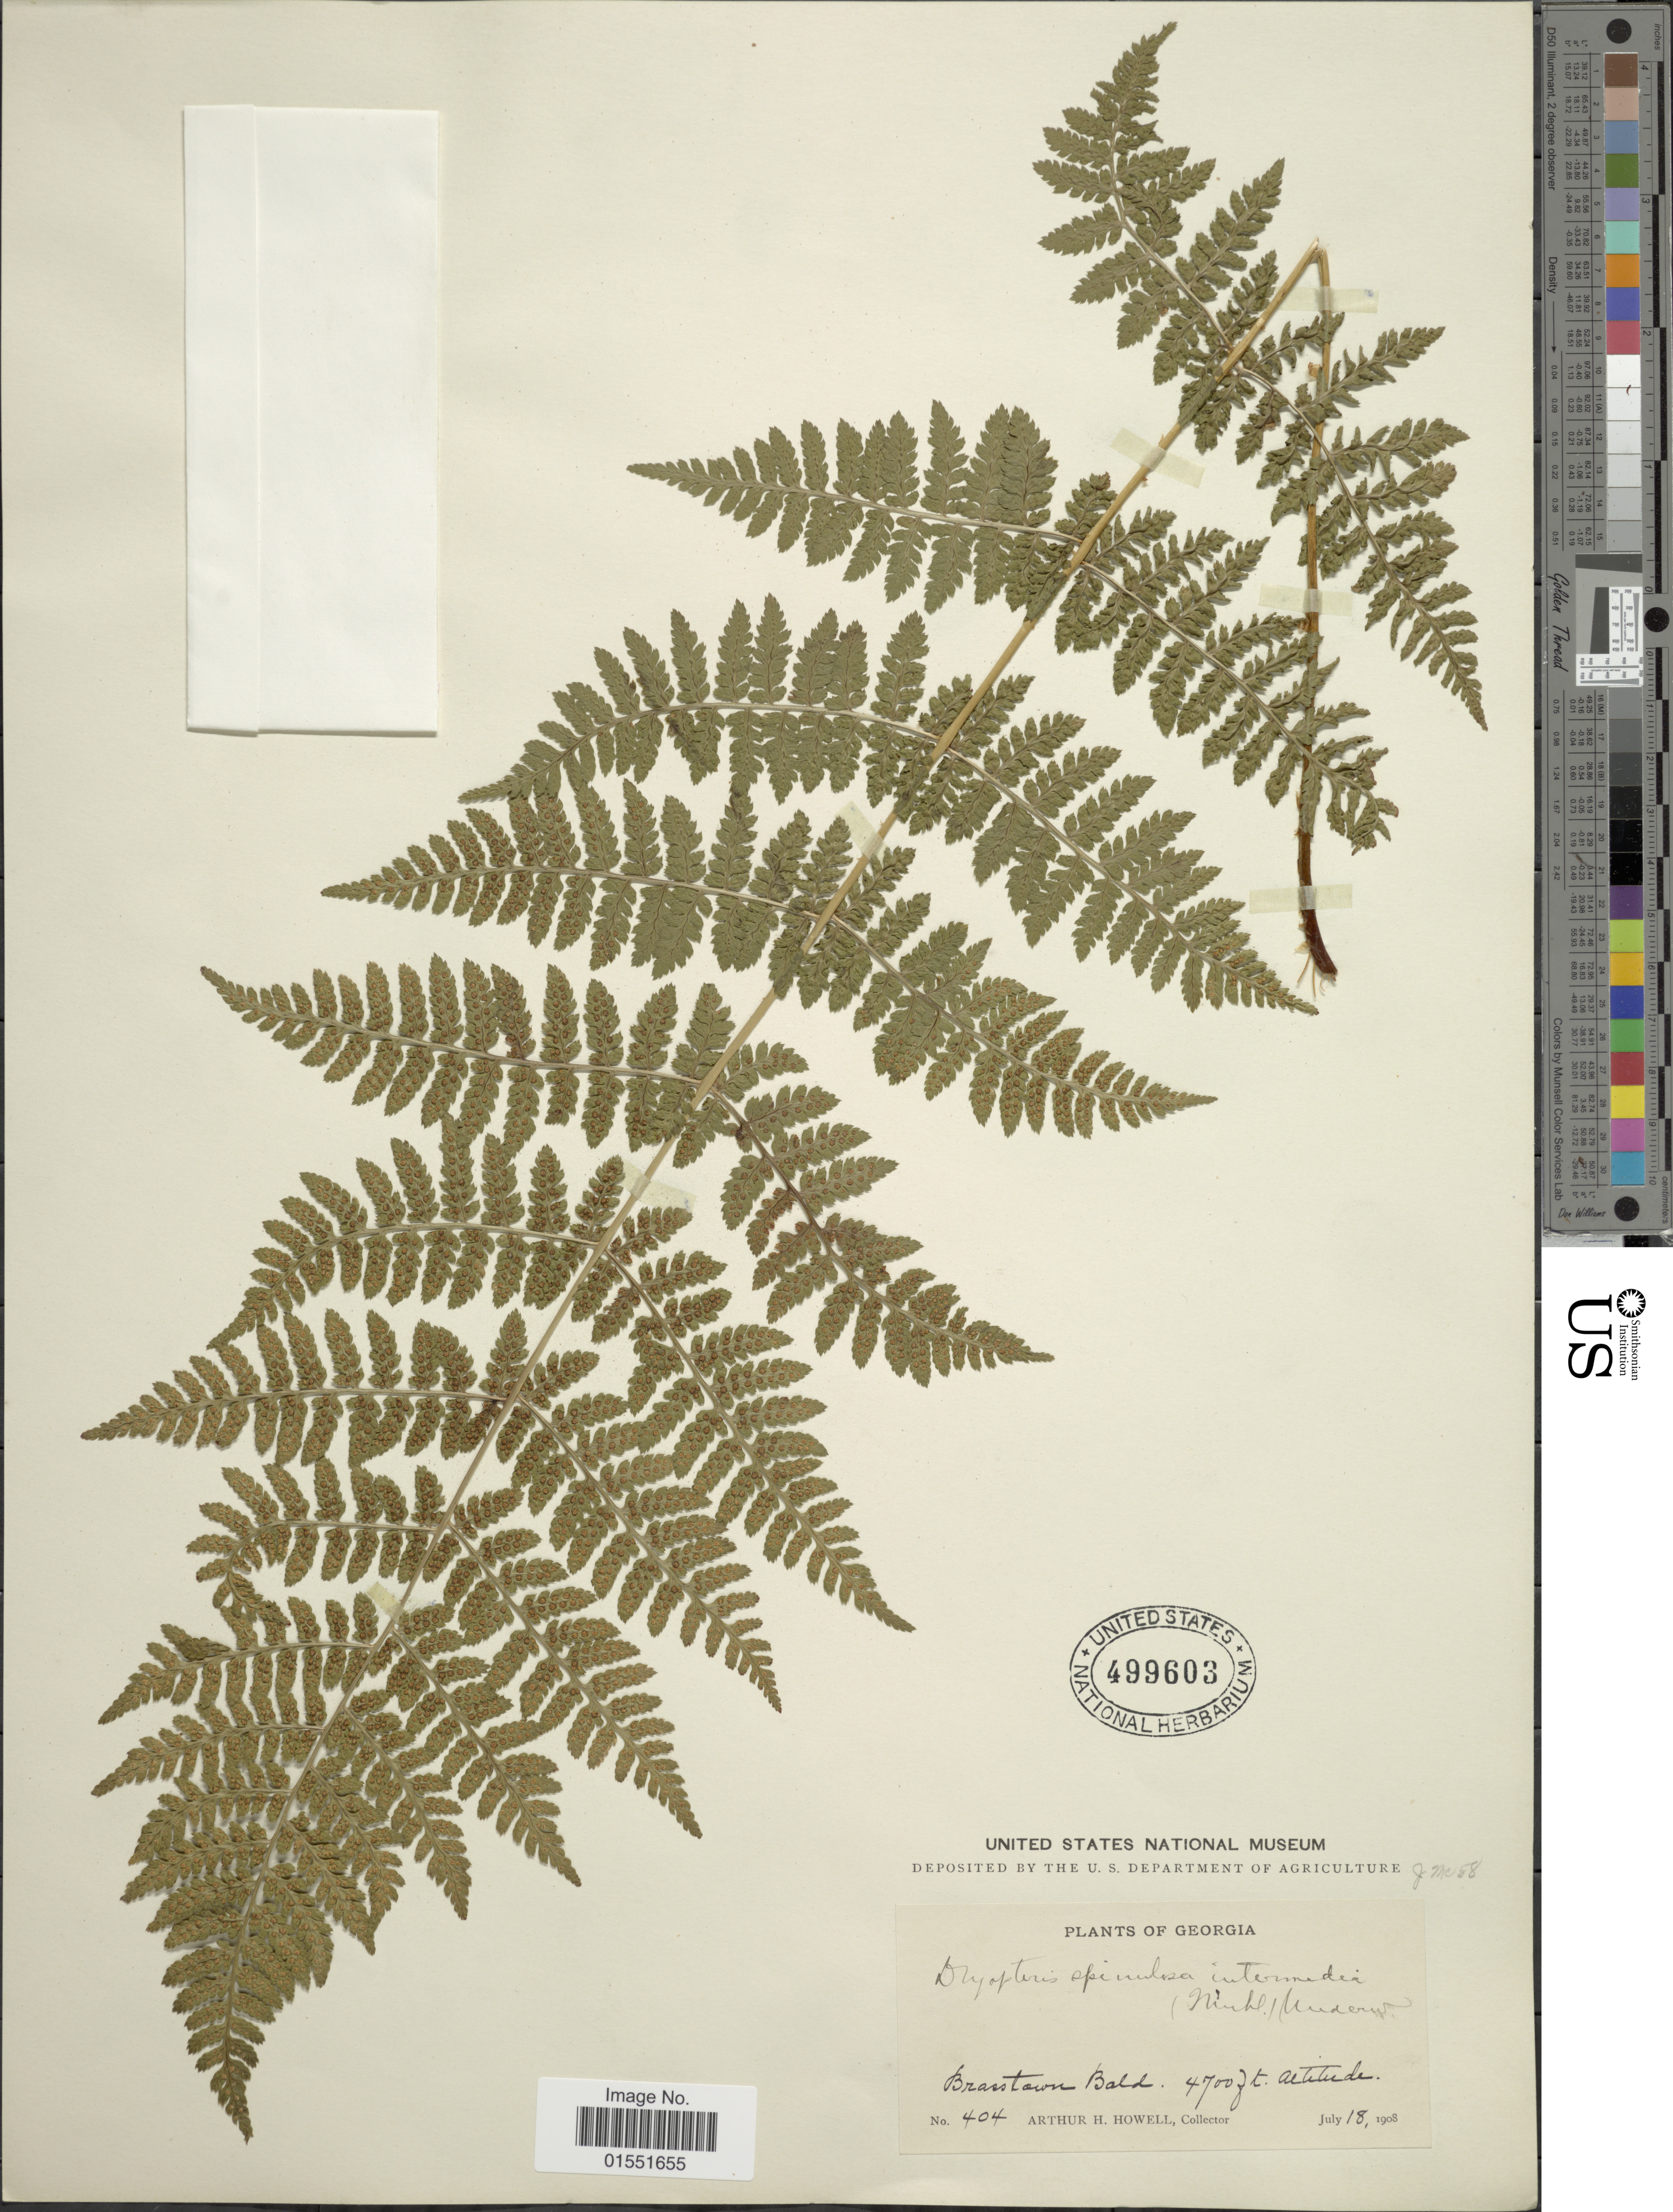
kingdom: Plantae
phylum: Tracheophyta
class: Polypodiopsida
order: Polypodiales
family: Dryopteridaceae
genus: Dryopteris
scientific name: Dryopteris intermedia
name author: (Muhl.) A. Gray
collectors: A. Howell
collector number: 404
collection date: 1908-07-18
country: United States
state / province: Georgia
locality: Brasstown Bald.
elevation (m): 1433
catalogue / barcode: US 499603